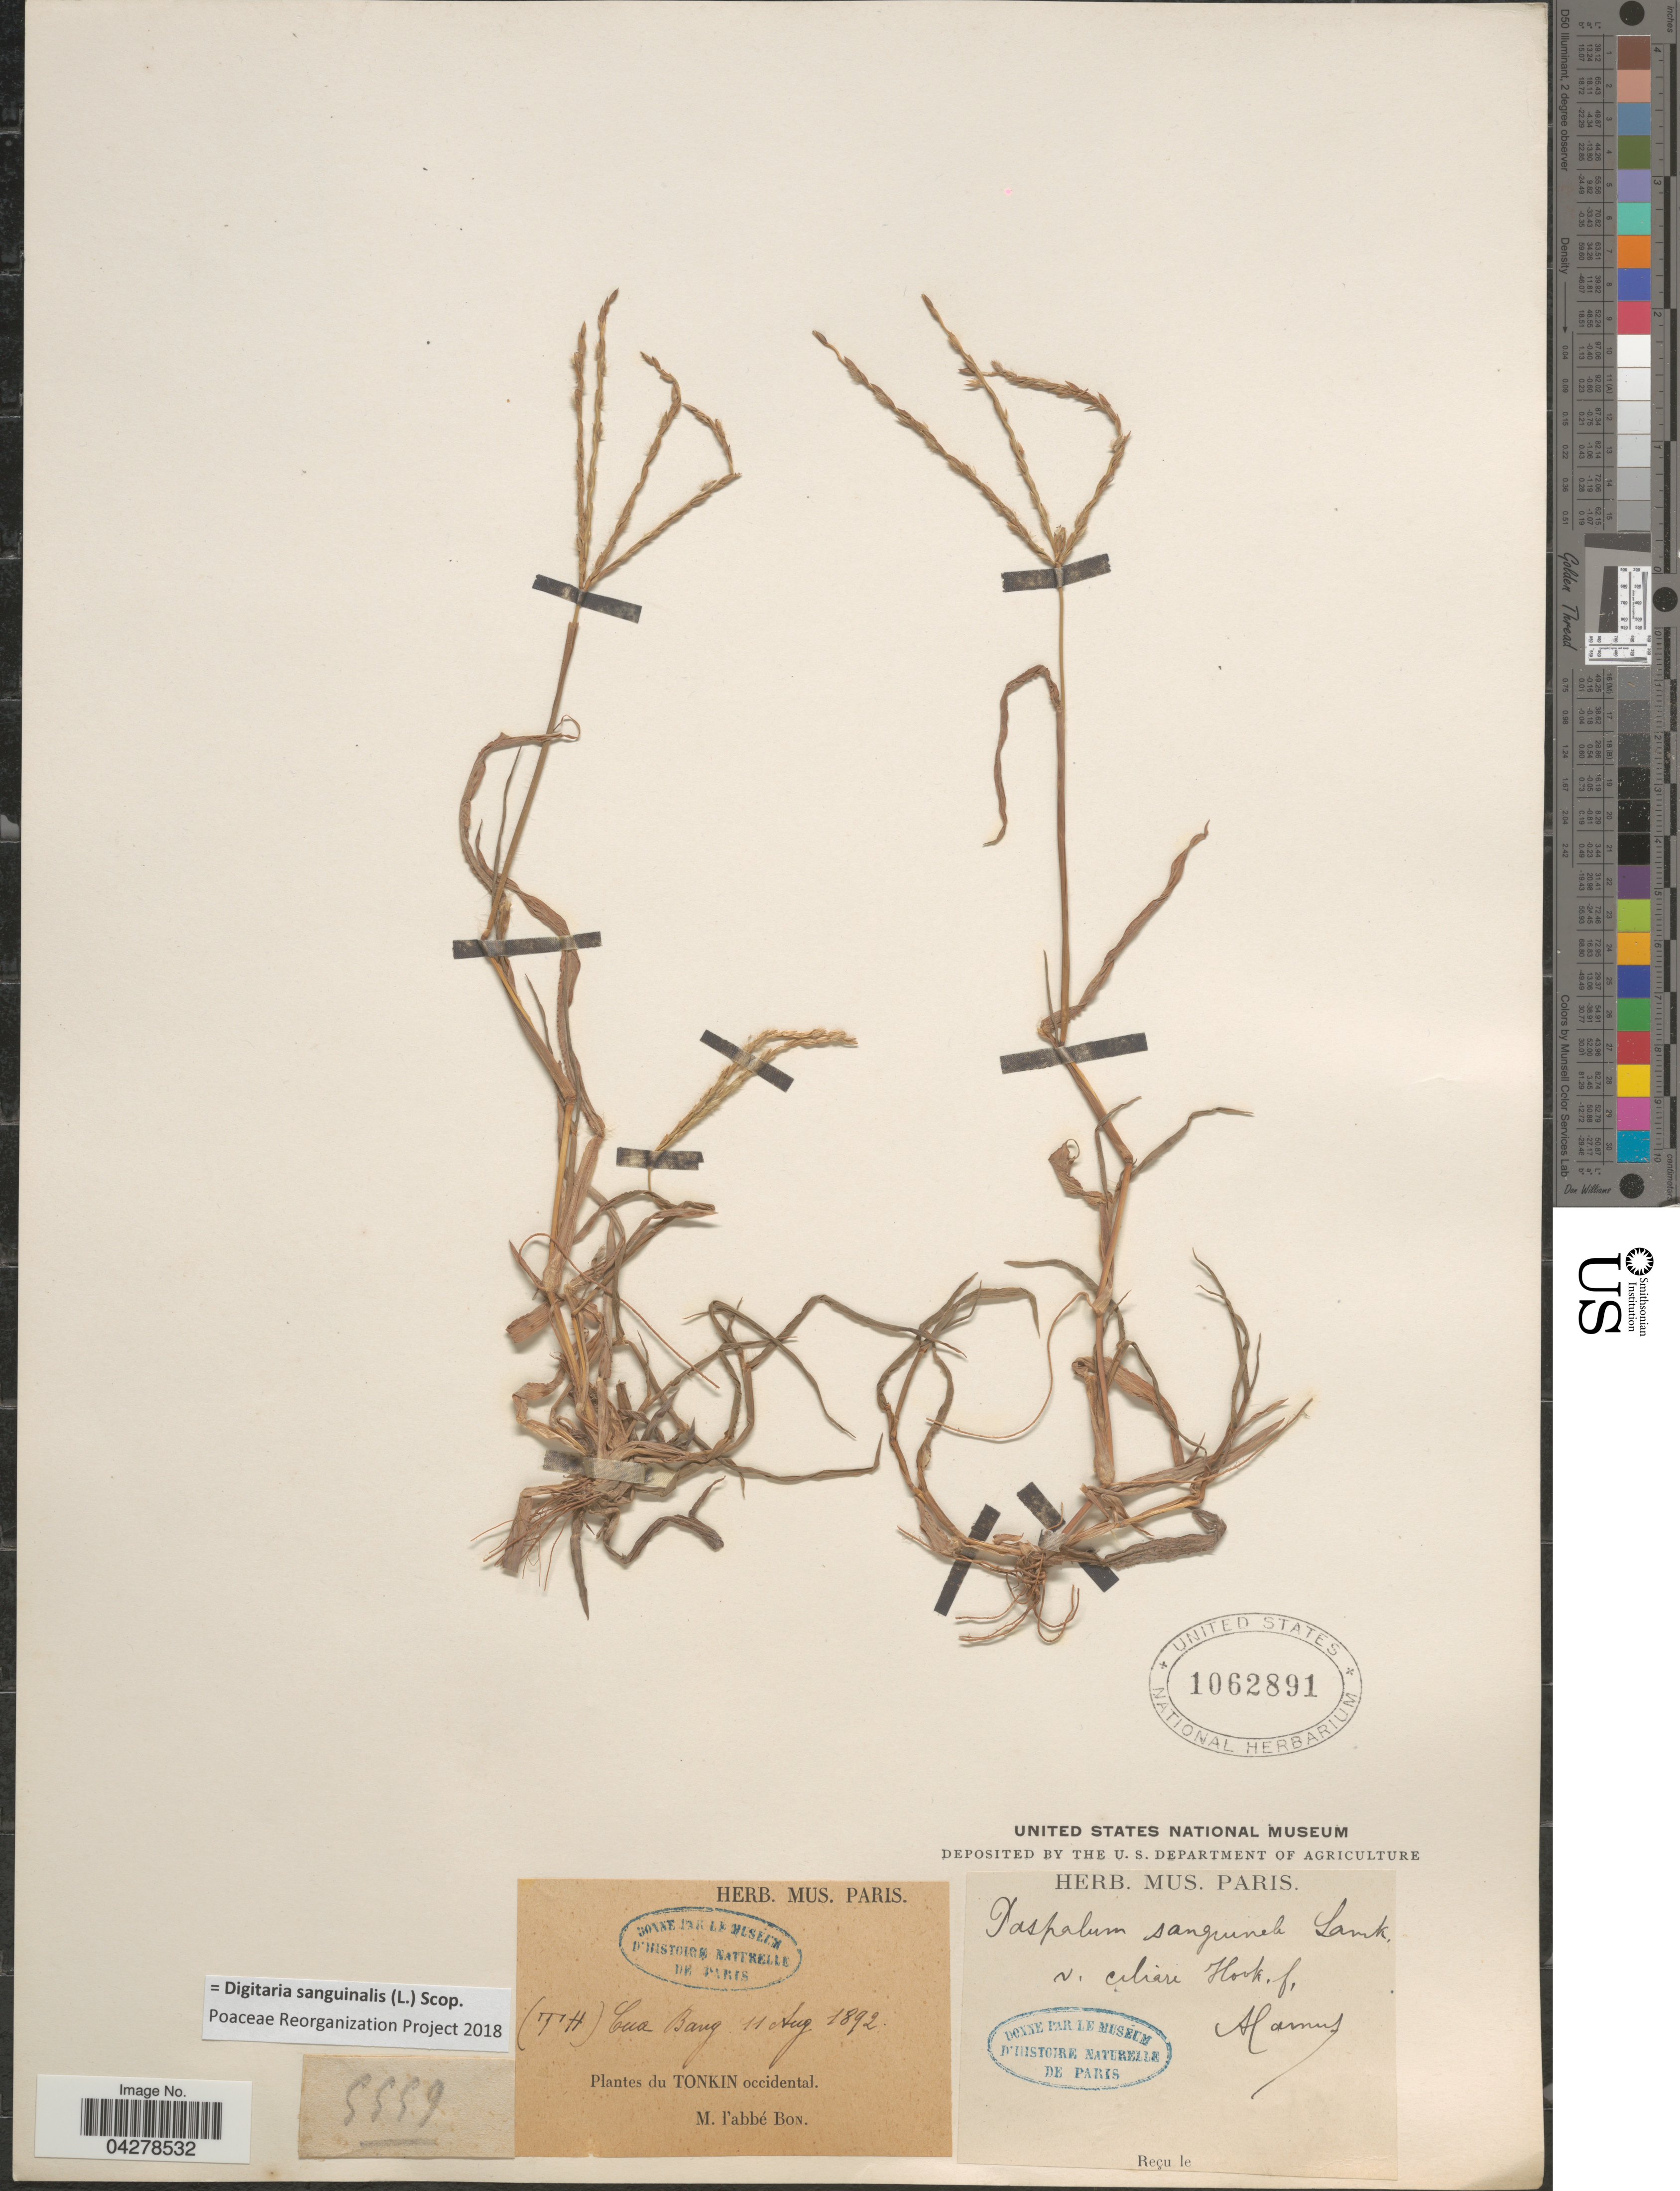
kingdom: Plantae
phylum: Tracheophyta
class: Liliopsida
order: Poales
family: Poaceae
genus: Digitaria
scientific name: Digitaria sanguinalis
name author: (L.) Scop.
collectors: H. F. Bon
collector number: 5559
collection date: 1892-08-11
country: Vietnam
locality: (TH) Gua Bang. Tonkin occidental. Harnus.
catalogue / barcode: US 1062891